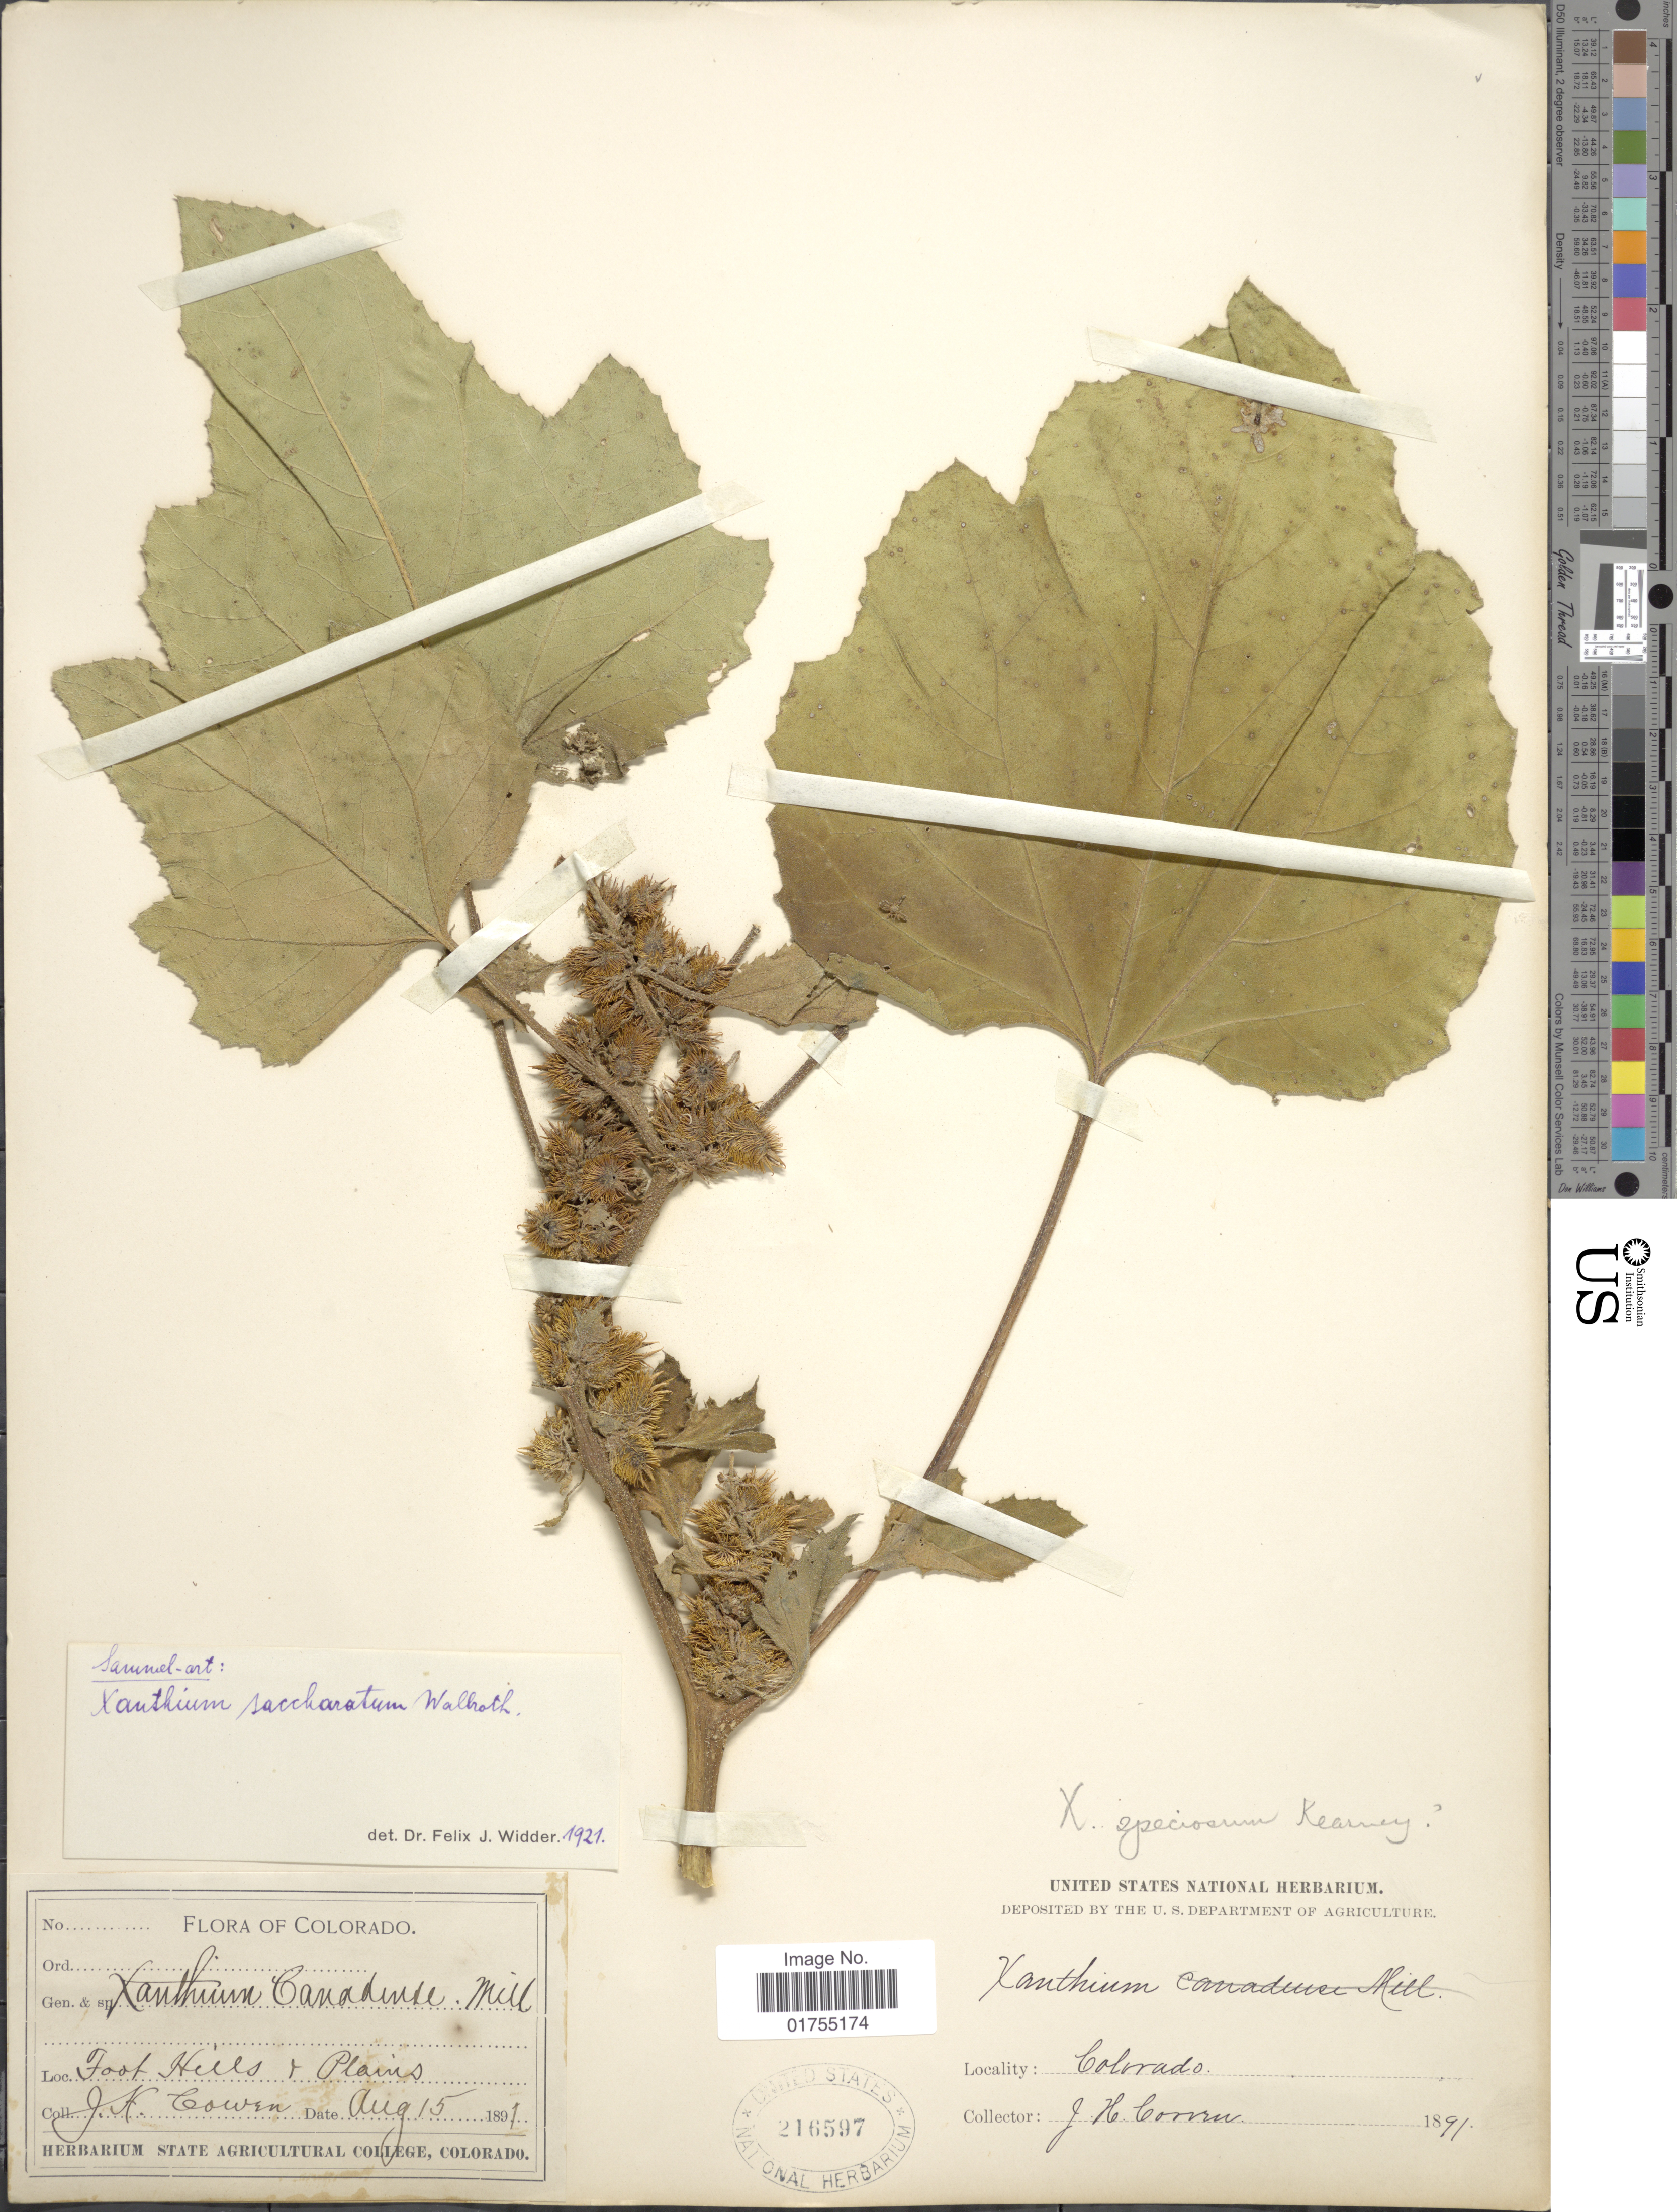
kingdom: Plantae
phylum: Tracheophyta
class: Magnoliopsida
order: Asterales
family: Asteraceae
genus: Xanthium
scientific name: Xanthium strumarium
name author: L.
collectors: J. H. Cowen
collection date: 1891-08-15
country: United States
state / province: Colorado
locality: Foot hills + Plains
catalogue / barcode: US 216597